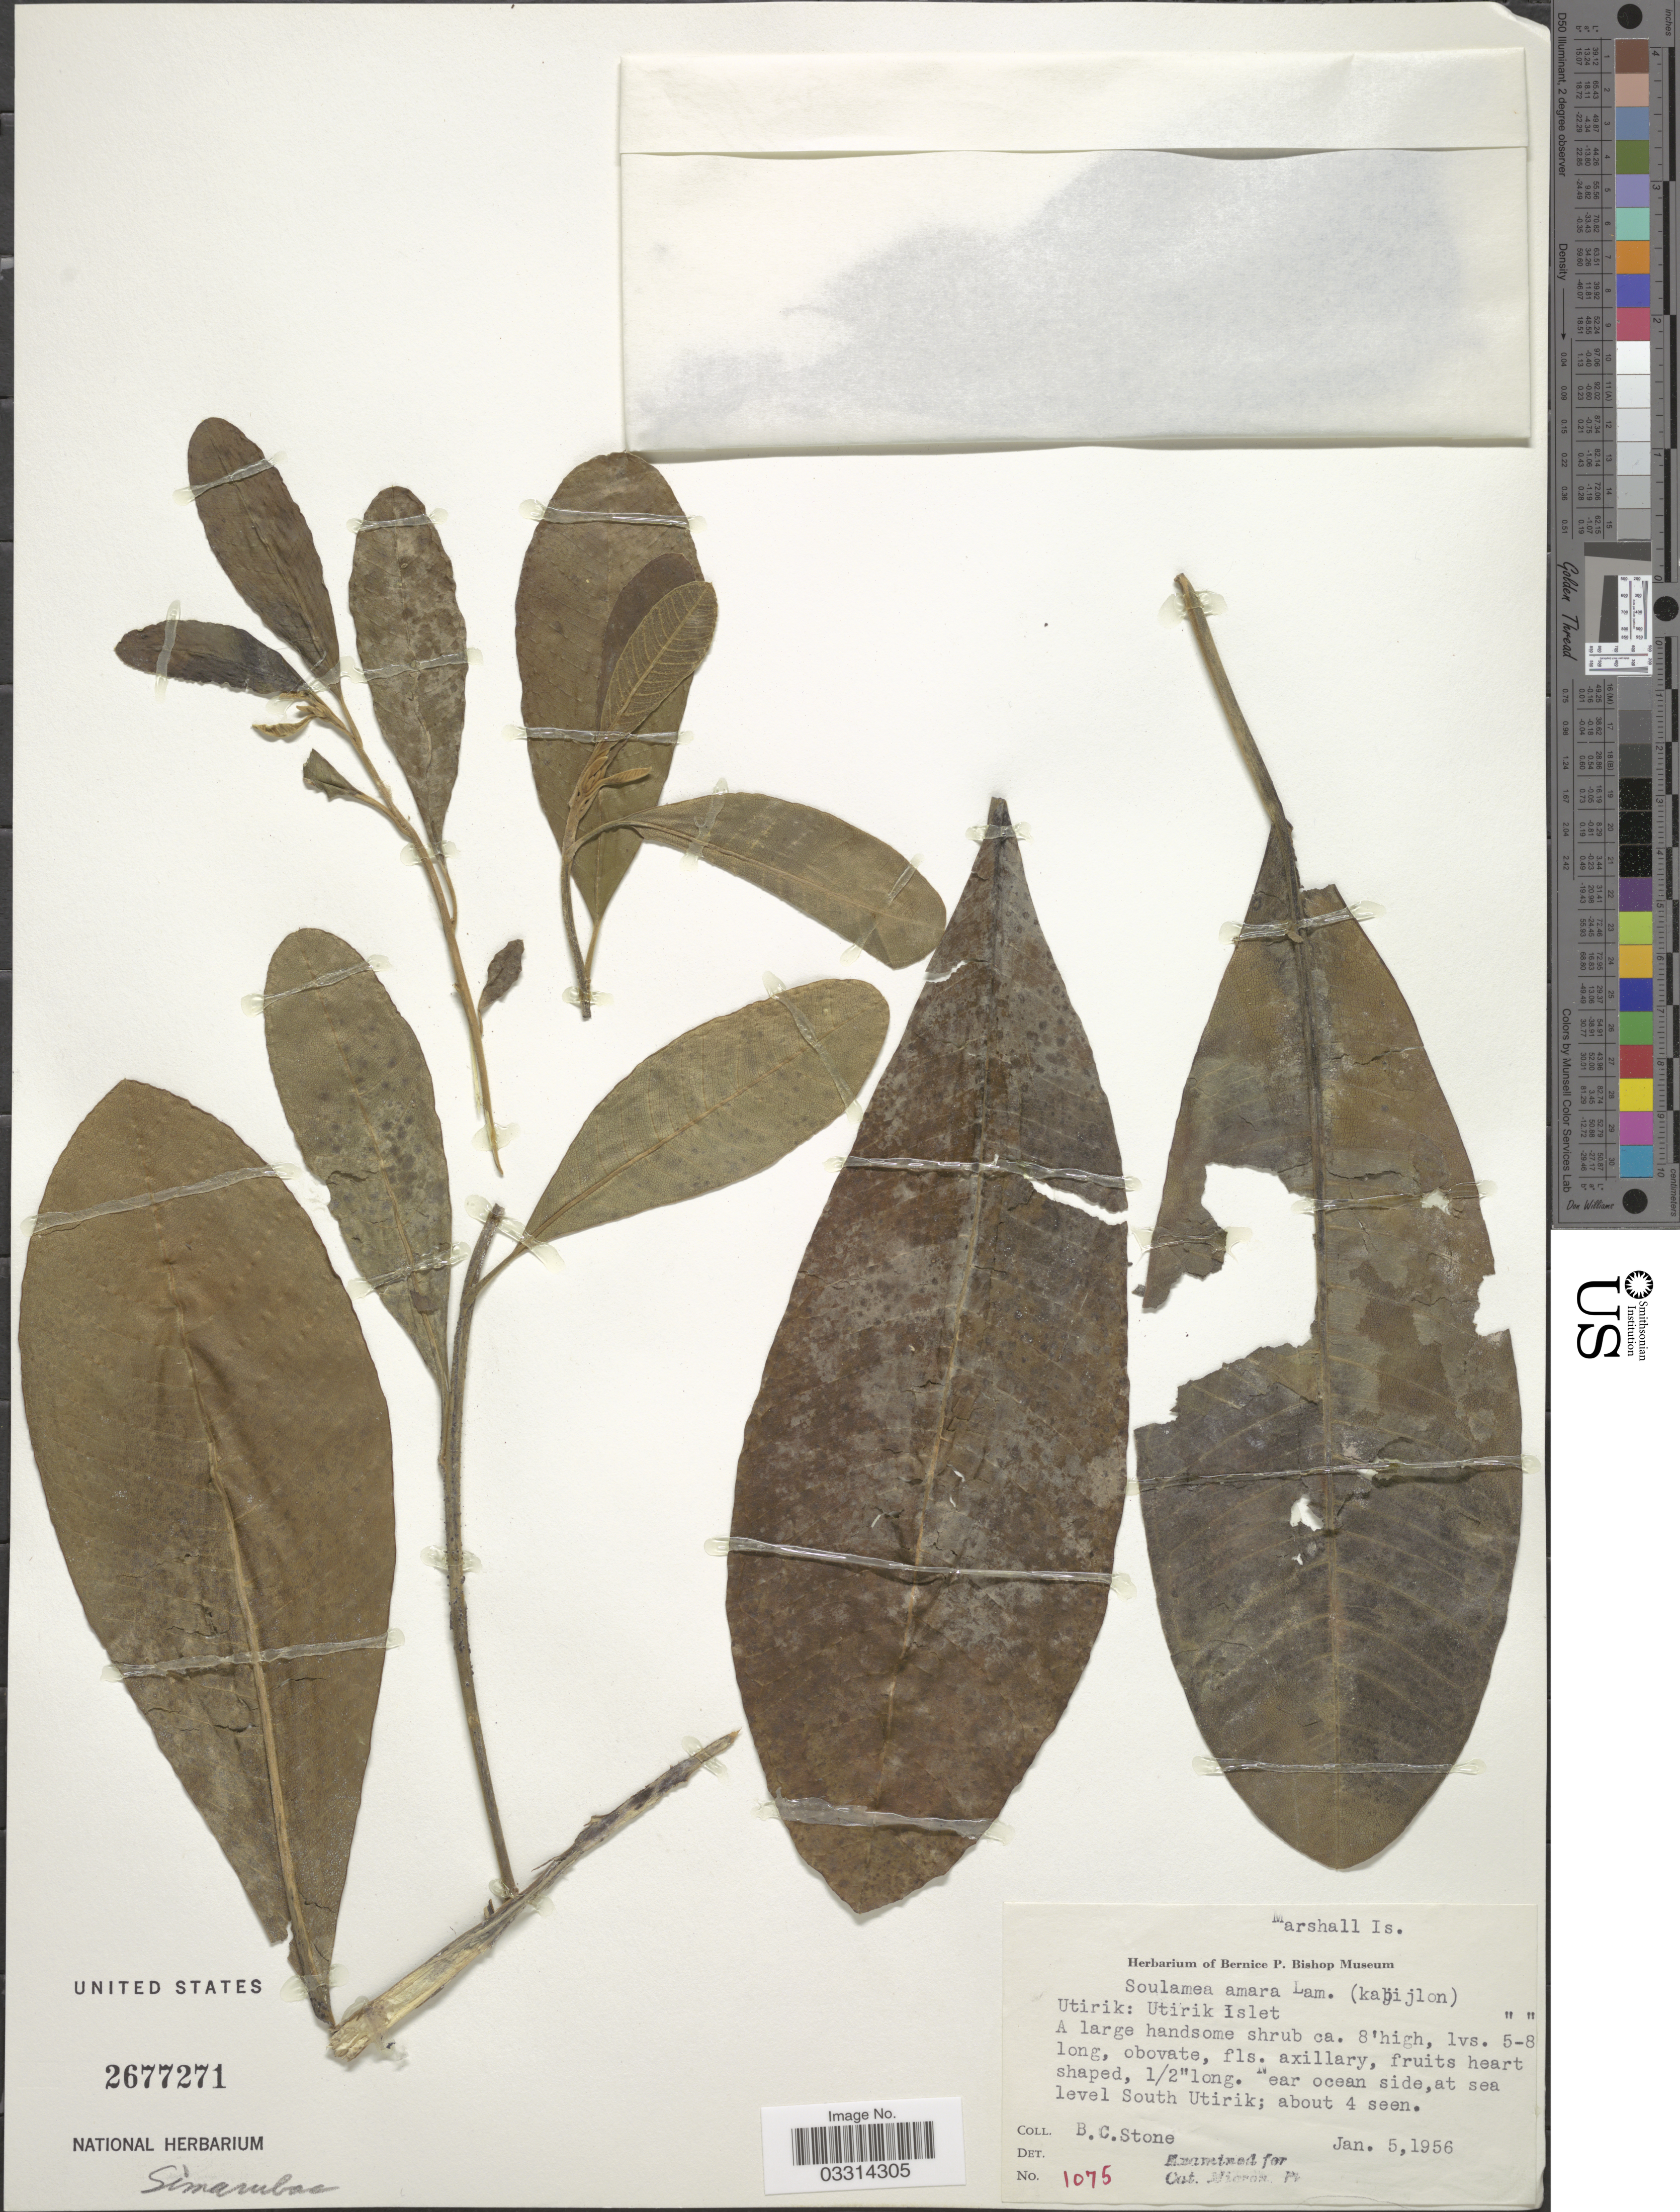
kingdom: Plantae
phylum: Tracheophyta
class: Magnoliopsida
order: Sapindales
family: Simaroubaceae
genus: Soulamea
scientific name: Soulamea amara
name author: Lam.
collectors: B. C. Stone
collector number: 1075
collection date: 1956-01-05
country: Marshall Islands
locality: Utirik: Utirik Islet. Near ocean side, at sea level South Utirik.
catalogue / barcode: US 2677271